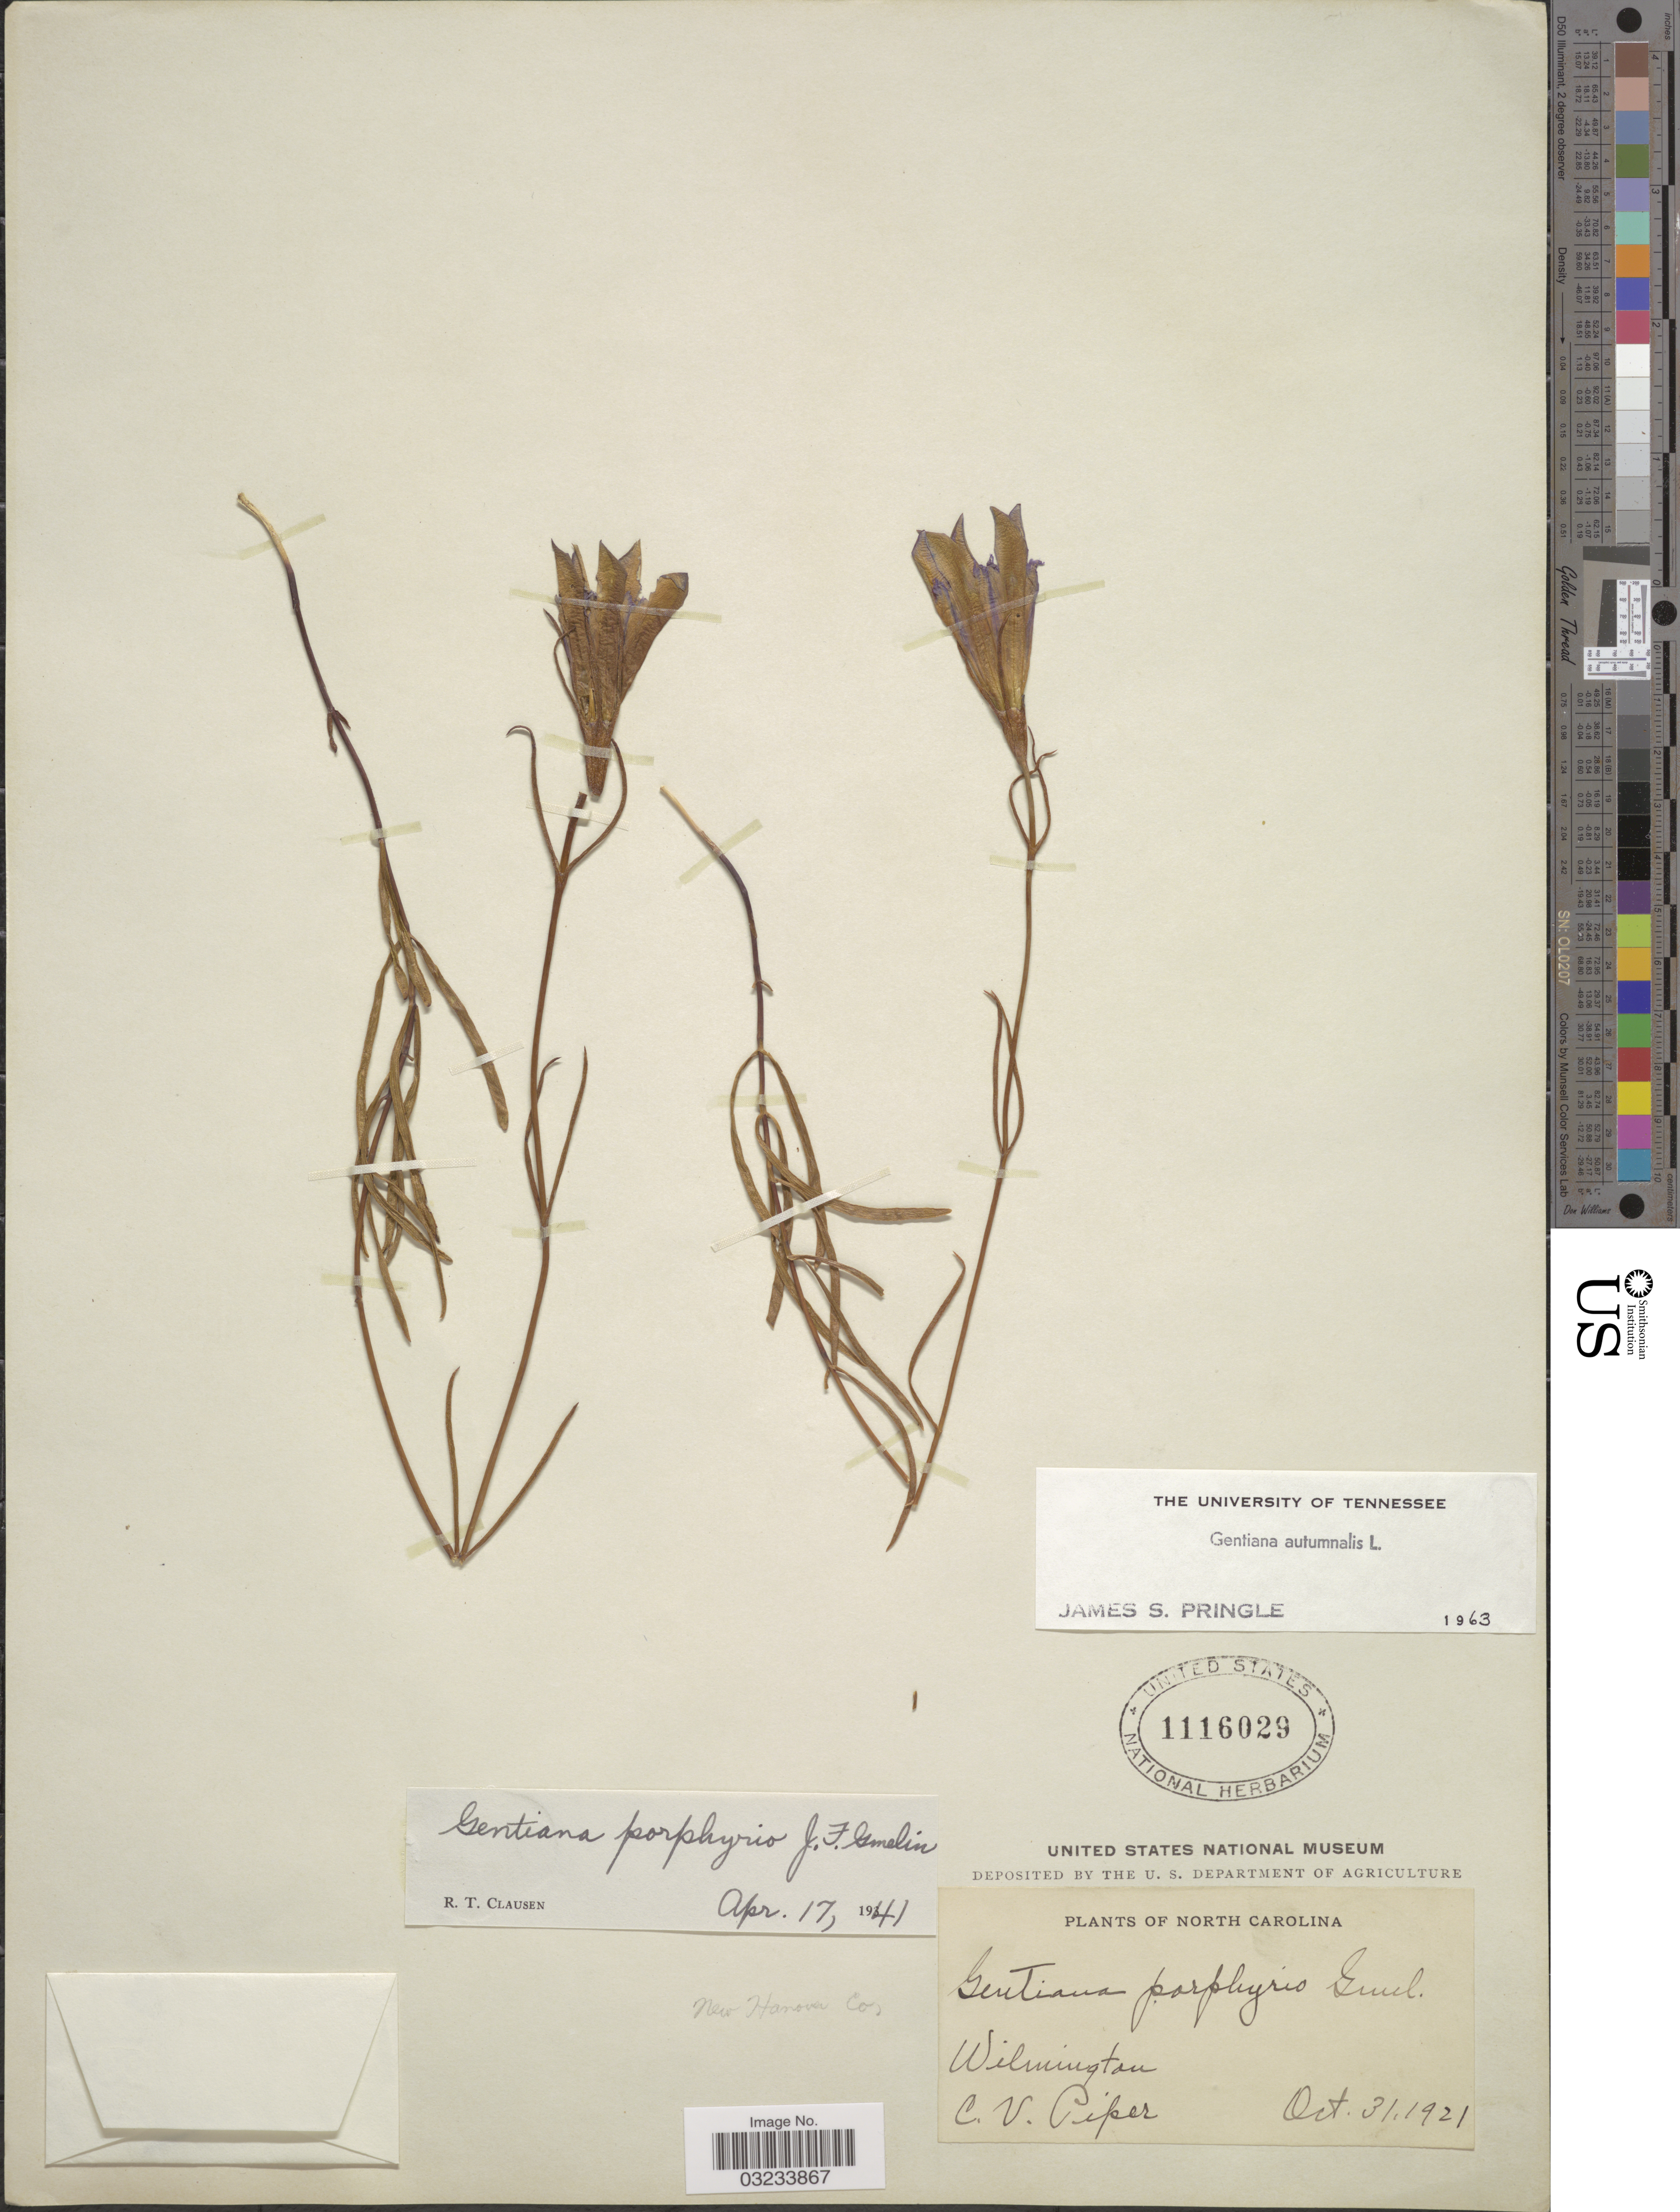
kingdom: Plantae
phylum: Tracheophyta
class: Magnoliopsida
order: Gentianales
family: Gentianaceae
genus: Gentiana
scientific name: Gentiana autumnalis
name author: L.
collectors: C. V. Piper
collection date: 1921-10-31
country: United States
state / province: North Carolina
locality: Wilmington, New Hanover Co.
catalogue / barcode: US 1116029